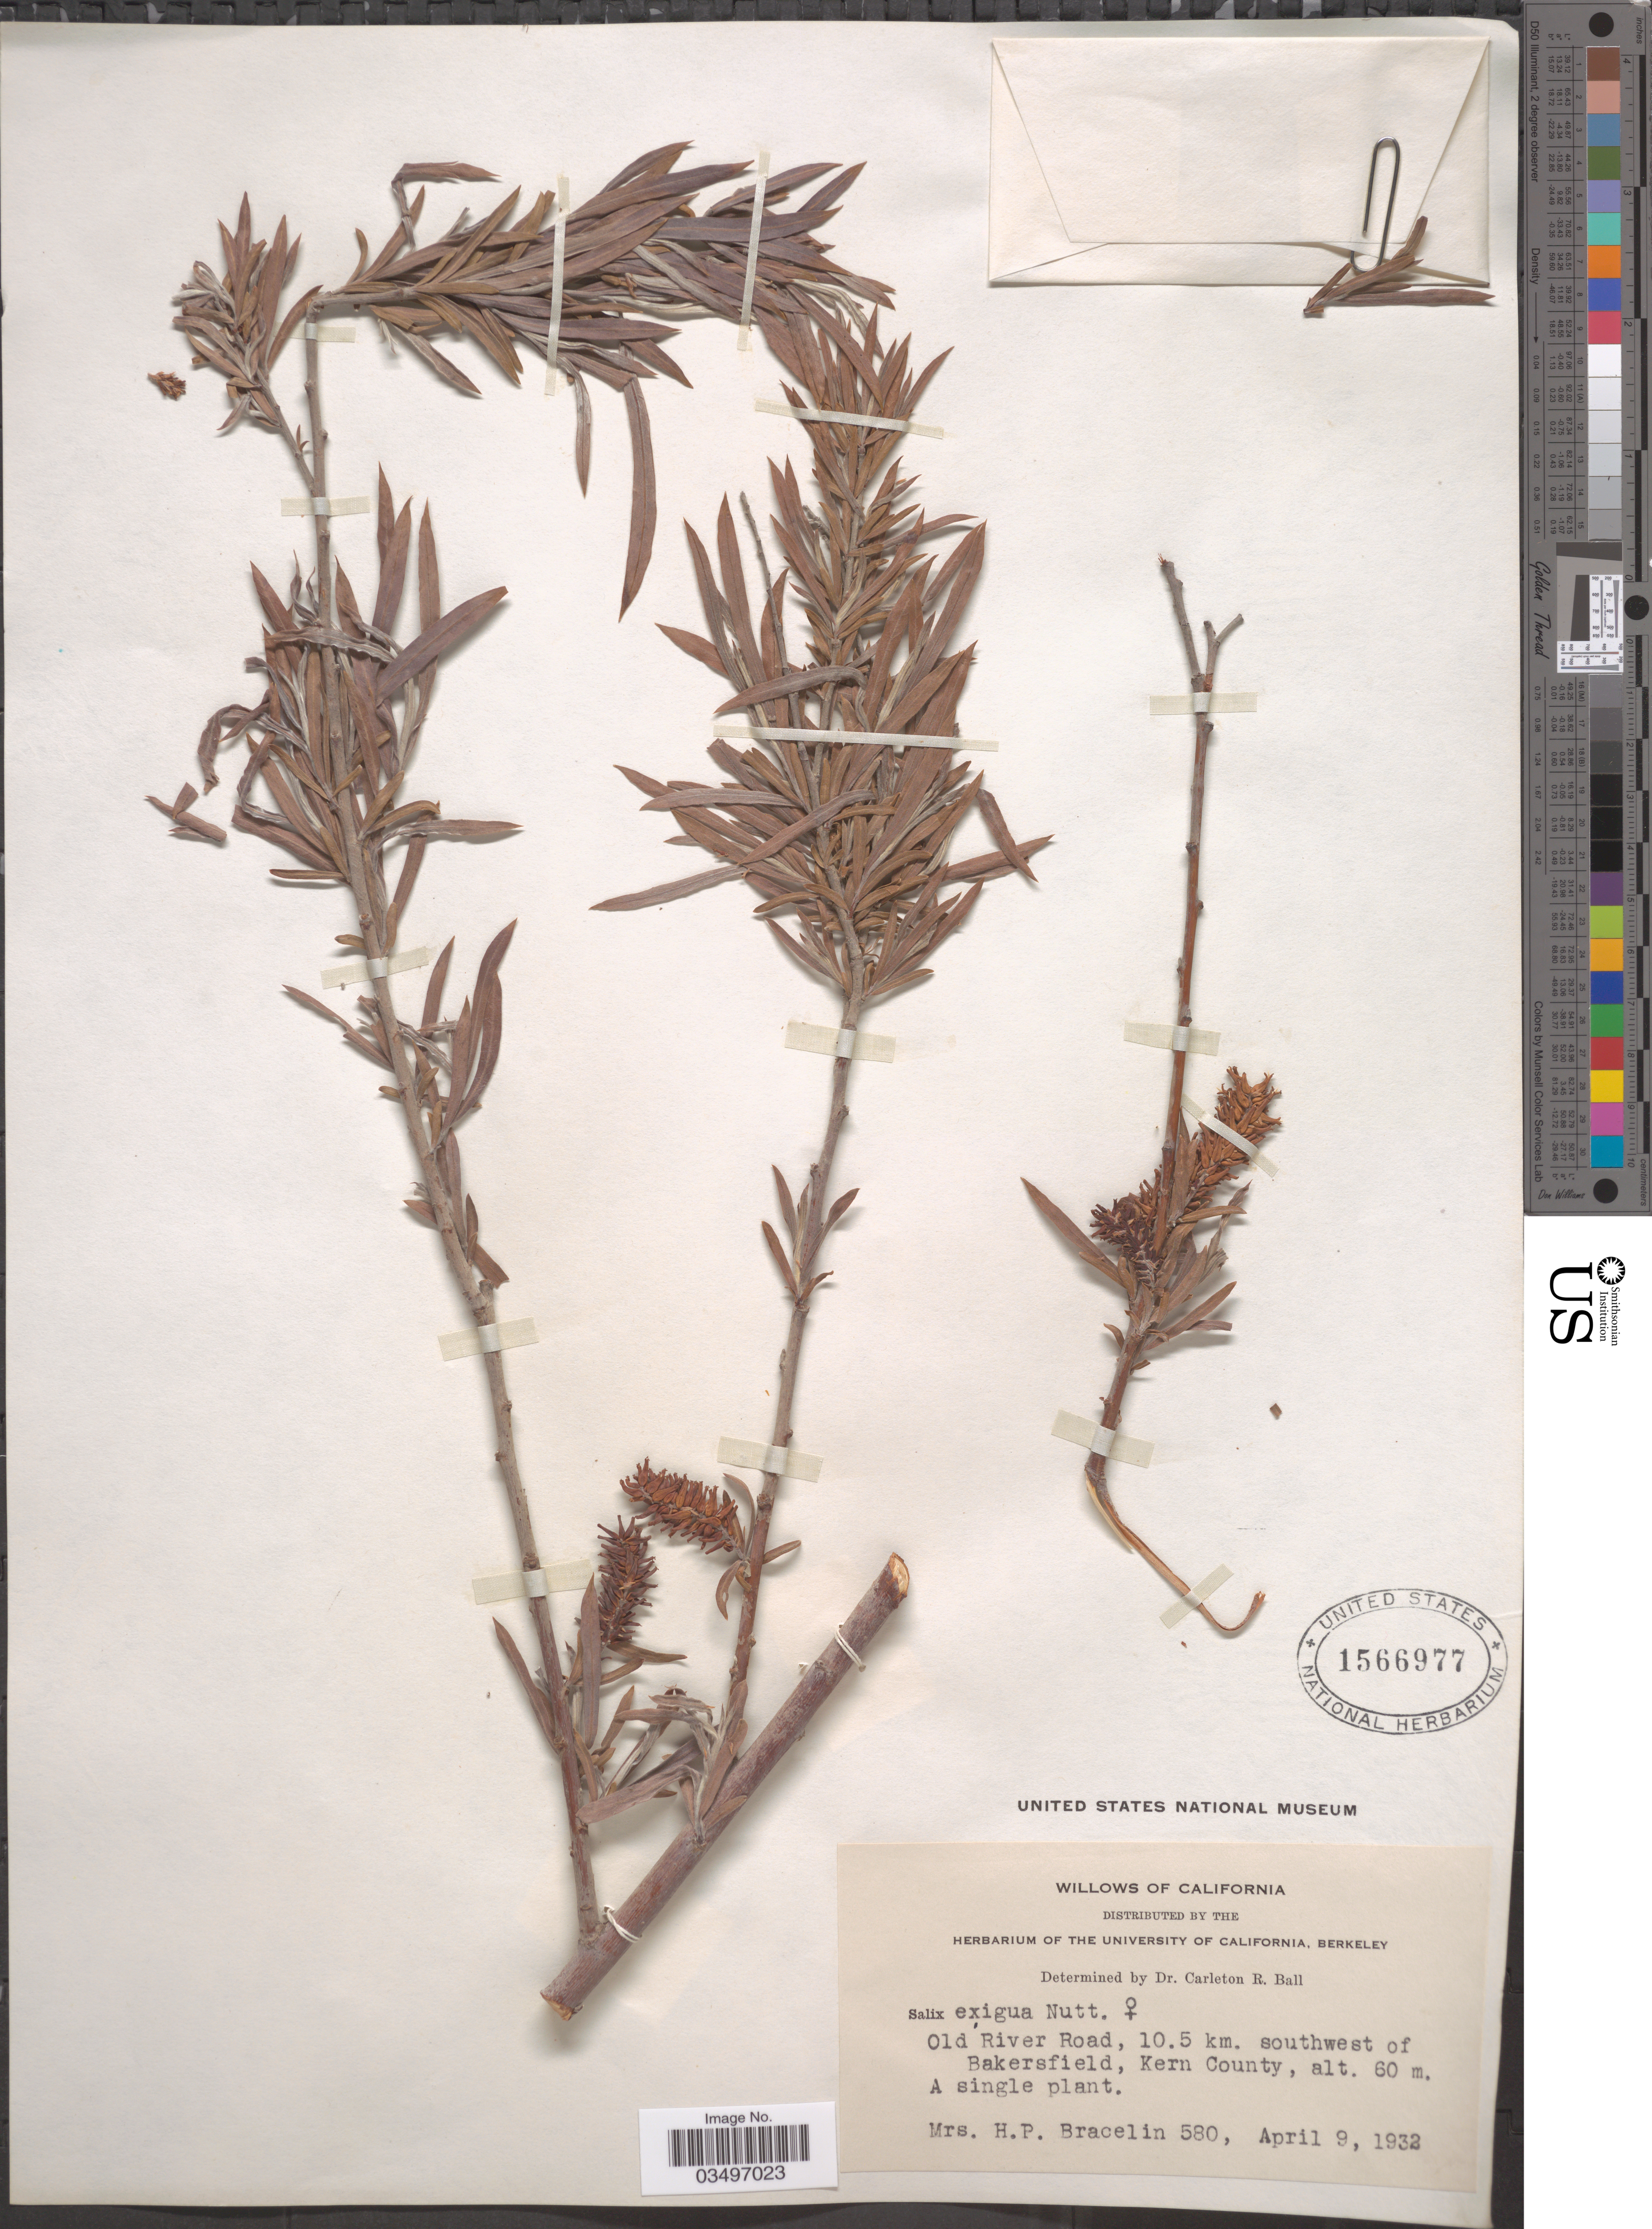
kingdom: Plantae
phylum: Tracheophyta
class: Magnoliopsida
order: Malpighiales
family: Salicaceae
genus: Salix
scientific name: Salix exigua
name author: Nutt.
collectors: H. Bracelin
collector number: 580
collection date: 1932-04-09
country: United States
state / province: California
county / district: Kern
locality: Old River Road, 10.5 km. southwest of Bakersfield, Kern County.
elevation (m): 60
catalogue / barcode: US 1566977